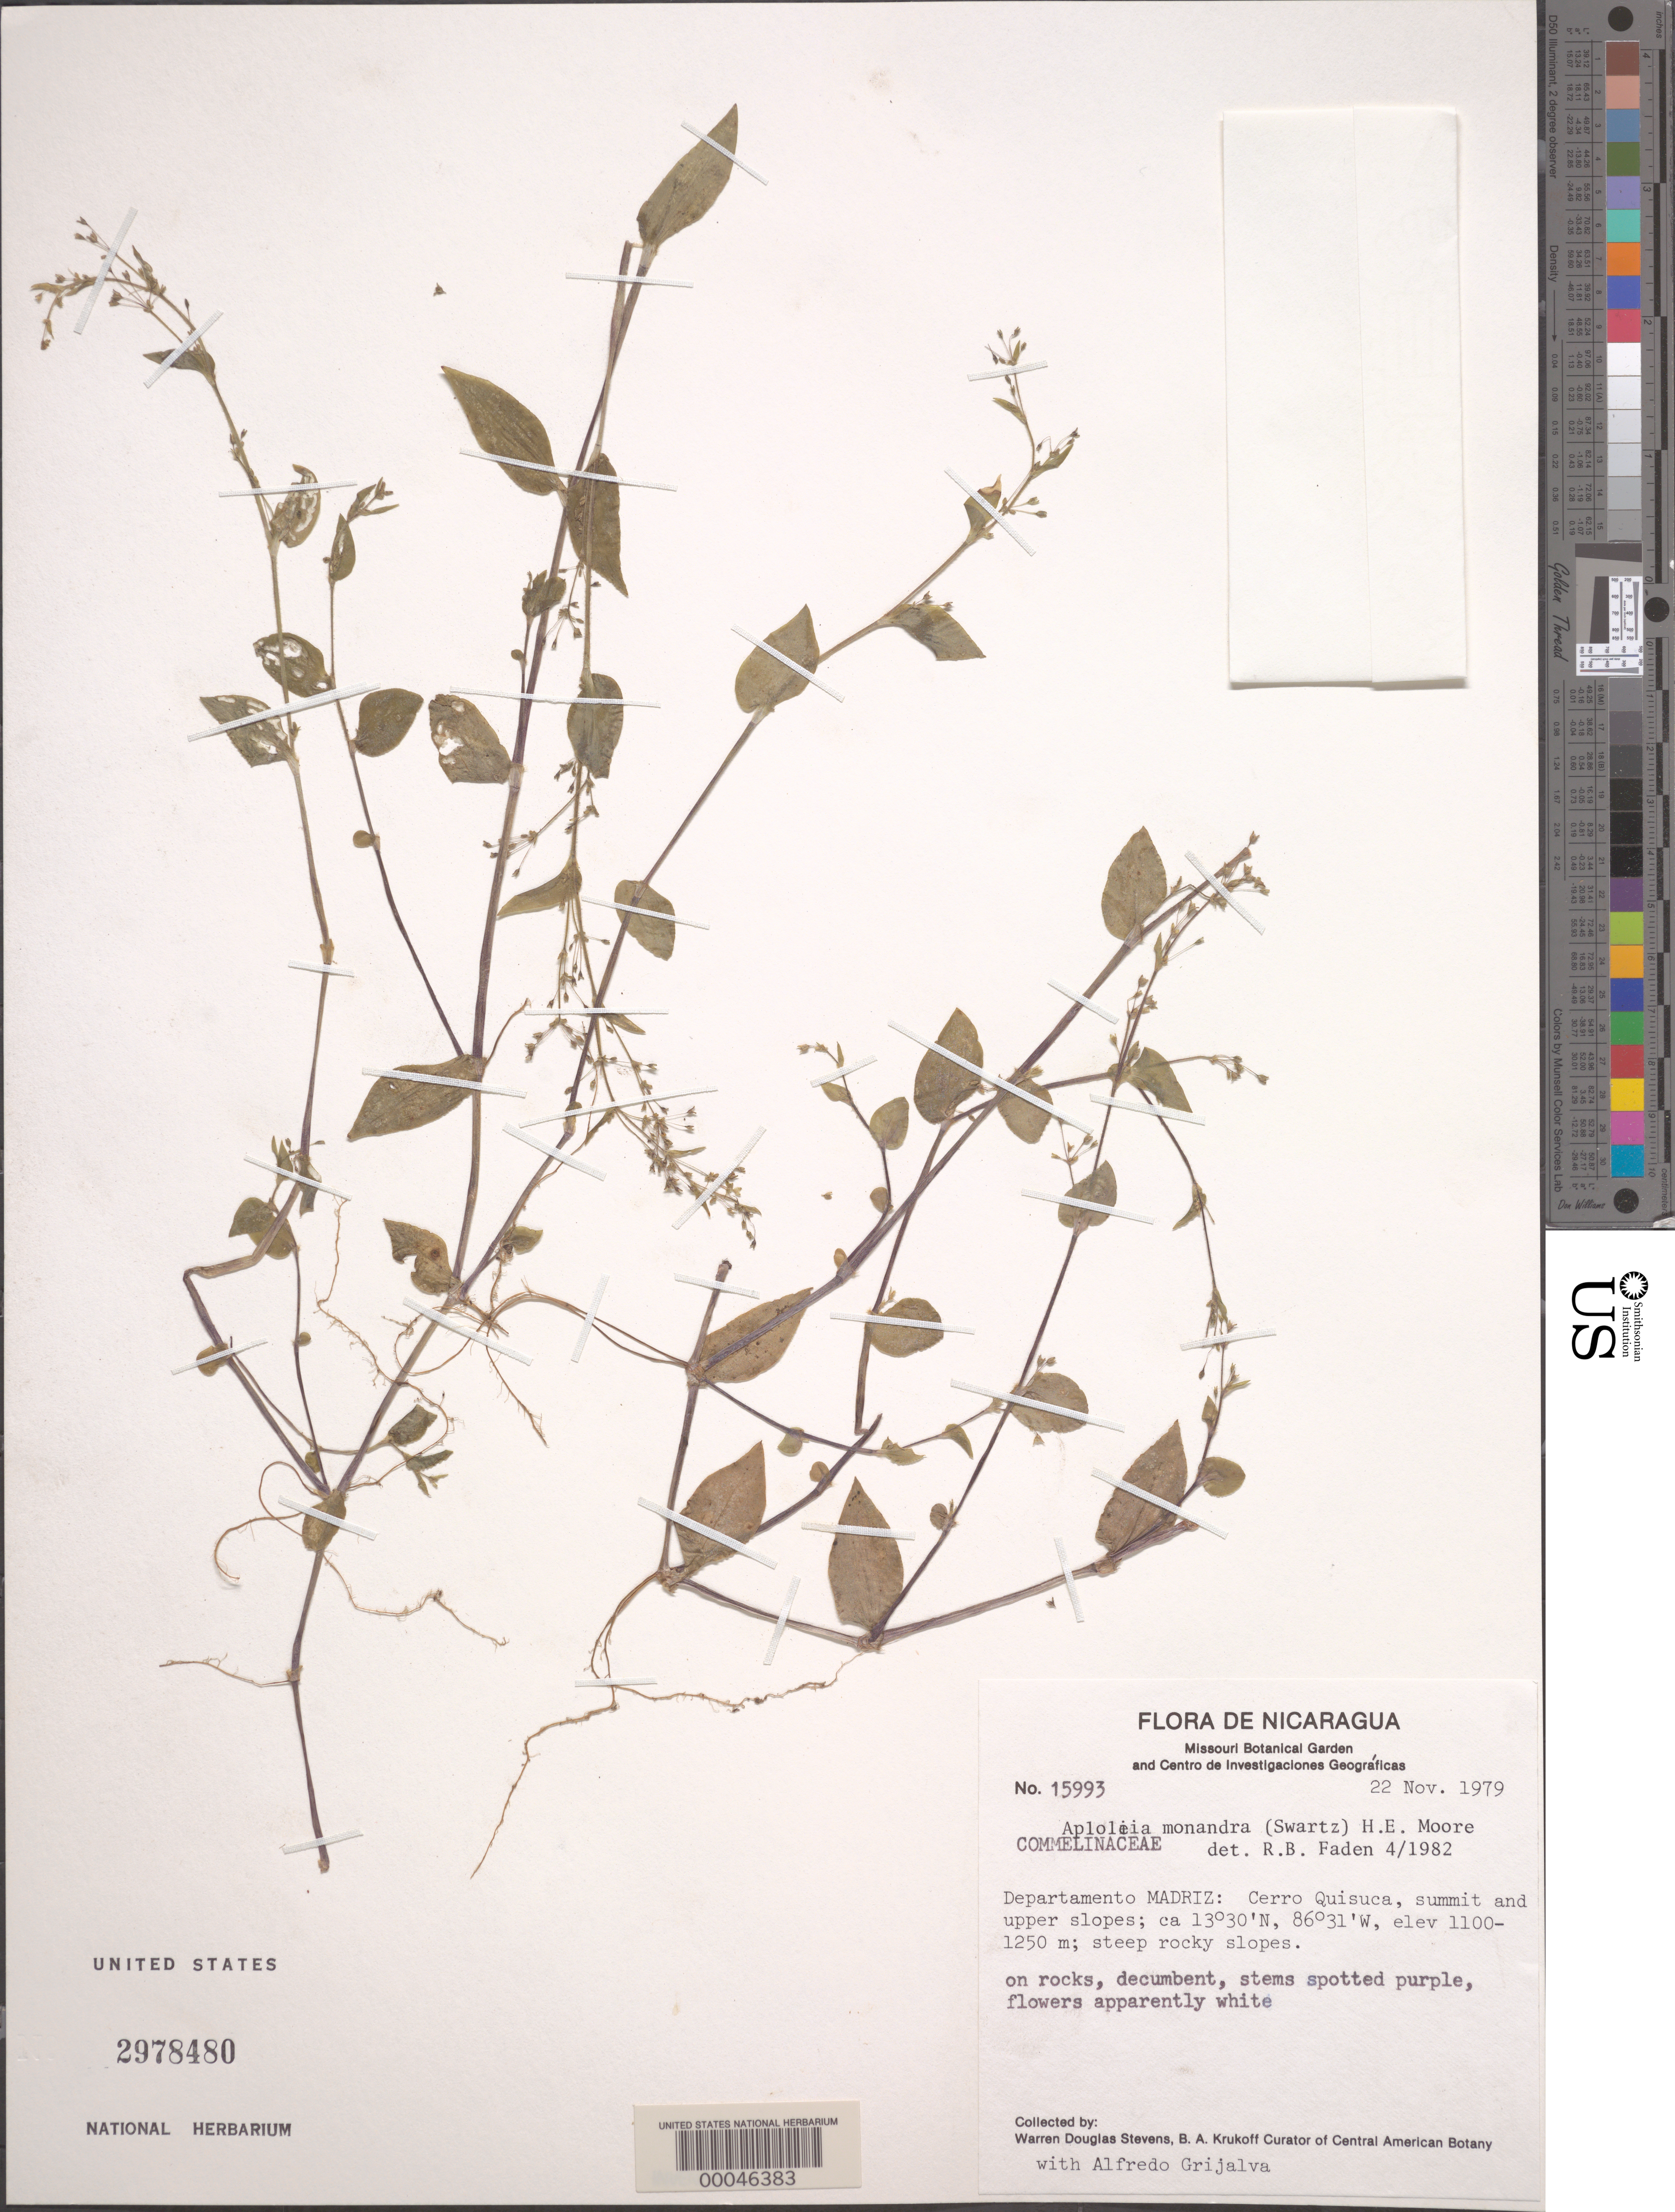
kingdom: Plantae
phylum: Tracheophyta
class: Liliopsida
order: Commelinales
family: Commelinaceae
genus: Callisia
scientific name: Callisia monandra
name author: (Sw.) Schult. & Schult. f.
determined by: Faden, Robert B., (US), Smithsonian Institution - National Museum of Natural History (UNITED STATES)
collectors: W. D. Stevens & A. Grijalva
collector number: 15993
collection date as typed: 22 Nov 1979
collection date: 1979-11-22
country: Nicaragua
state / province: Madriz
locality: Cerro quisuca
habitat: On rocks, summit and upper slopes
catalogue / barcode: US 2978480